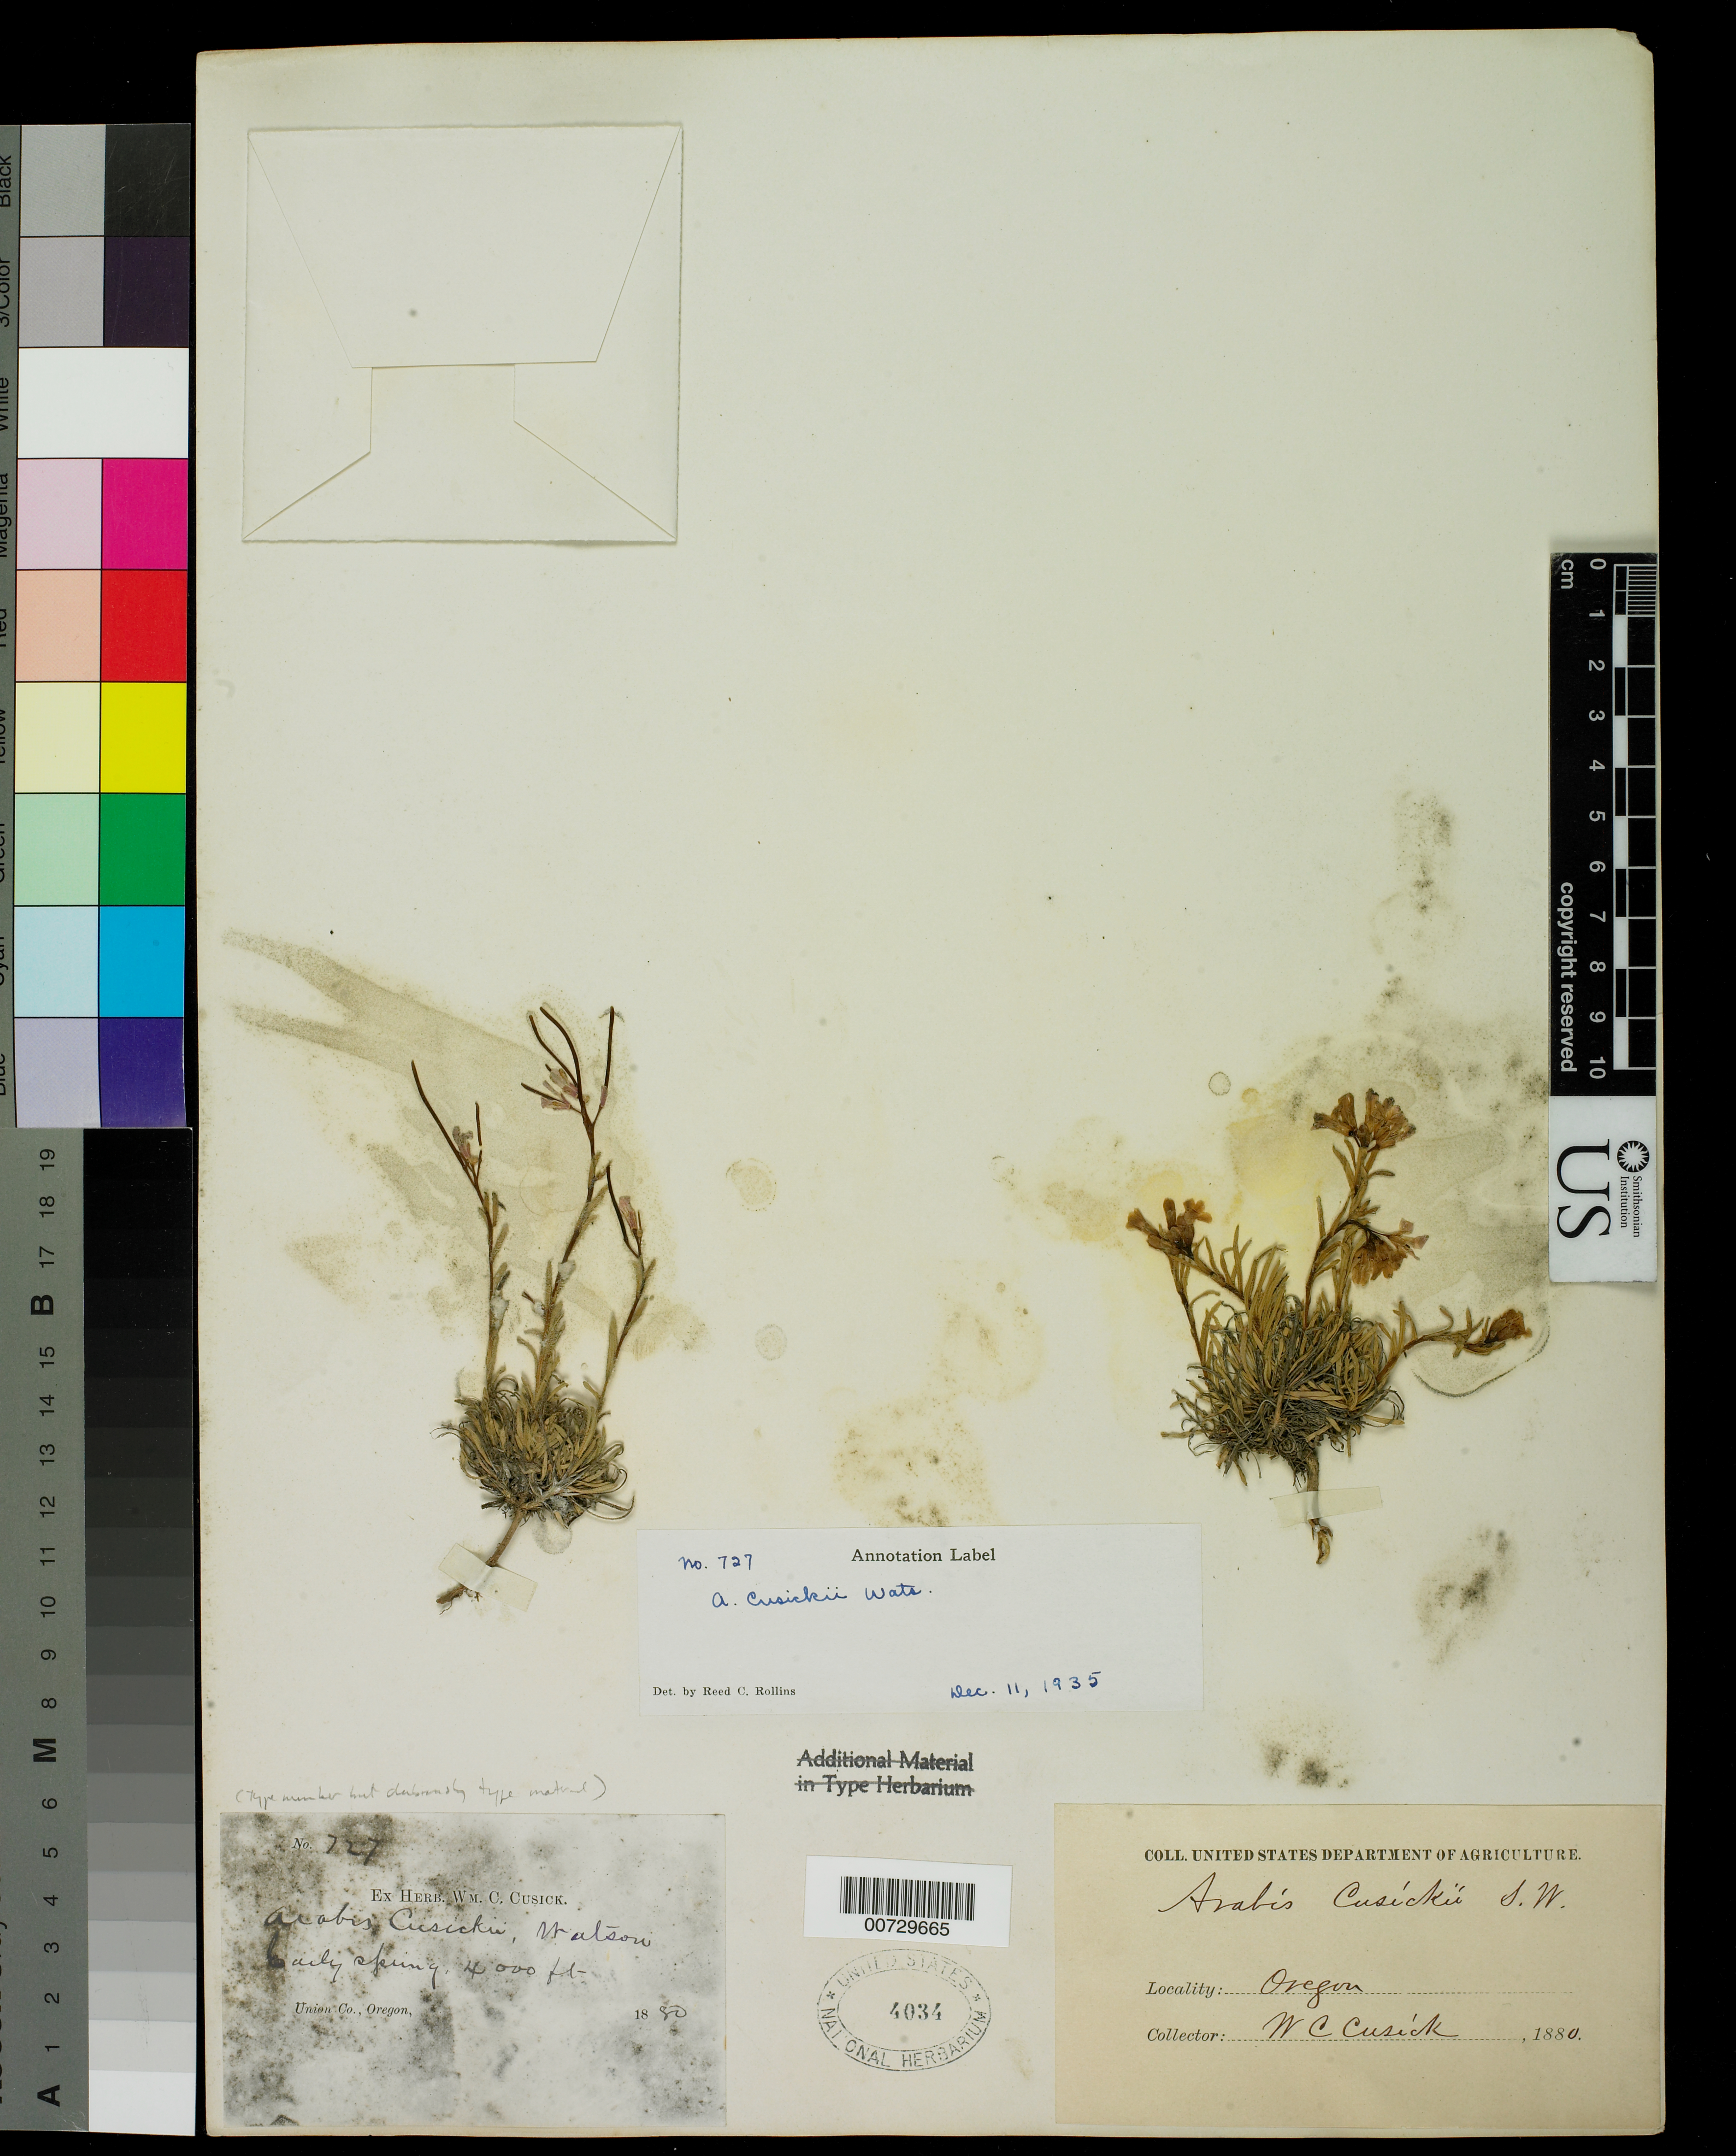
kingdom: Plantae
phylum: Tracheophyta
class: Magnoliopsida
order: Brassicales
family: Brassicaceae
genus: Arabis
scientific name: Arabis cusickii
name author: S. Watson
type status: Possible Type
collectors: W. C. Cusick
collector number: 727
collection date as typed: early spring 1880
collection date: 1880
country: United States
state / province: Oregon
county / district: Union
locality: Union Co., Oregon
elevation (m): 1219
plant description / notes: Probably original material but dubiously a duplicate of the type unless collection date on label (1880) is incorrect. Holotype (GH) bears collection date of 1879, as cited in protologue.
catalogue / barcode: US 4034